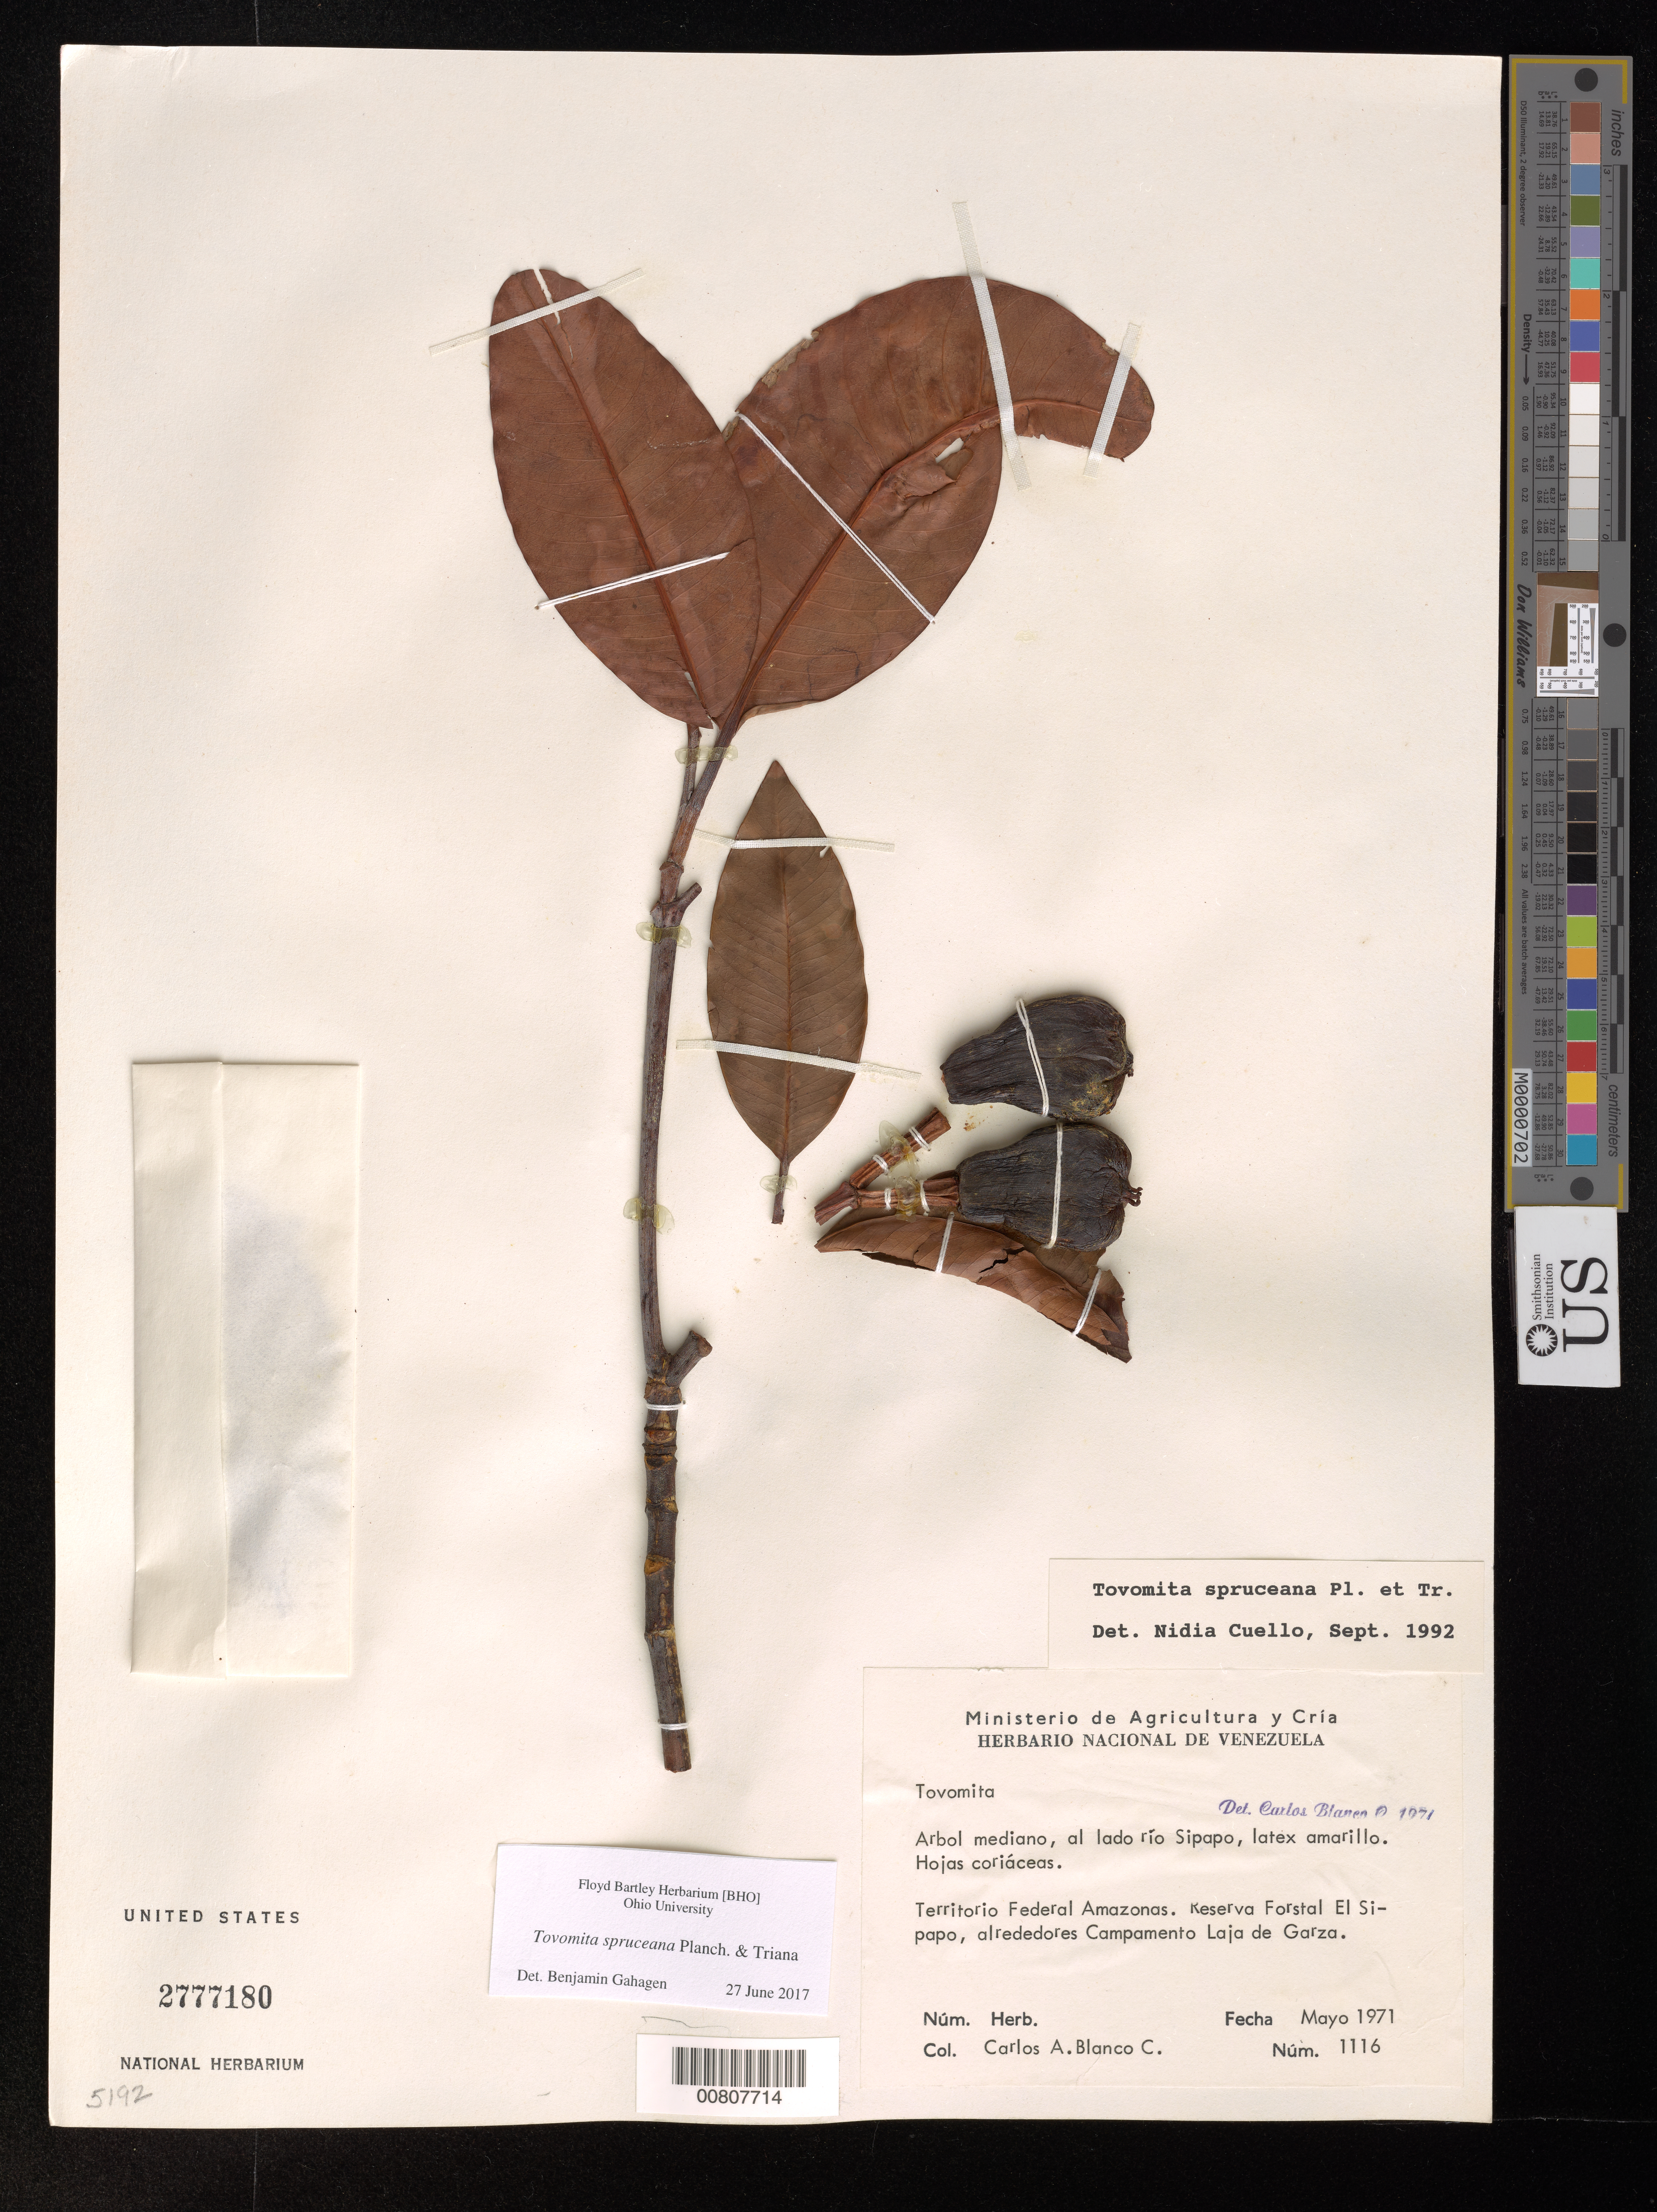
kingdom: Plantae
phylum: Tracheophyta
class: Magnoliopsida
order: Malpighiales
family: Clusiaceae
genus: Tovomita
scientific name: Tovomita spruceana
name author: Planch. & Triana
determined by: Cuello, Nidia L.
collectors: C. A. Blanco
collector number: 1116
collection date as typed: May-71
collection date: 1971-05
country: Venezuela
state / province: Amazonas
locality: Reserva Forestal El Sipapo, alrededores Campamento Laja de Garza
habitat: Sotobosque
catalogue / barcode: US 2777180